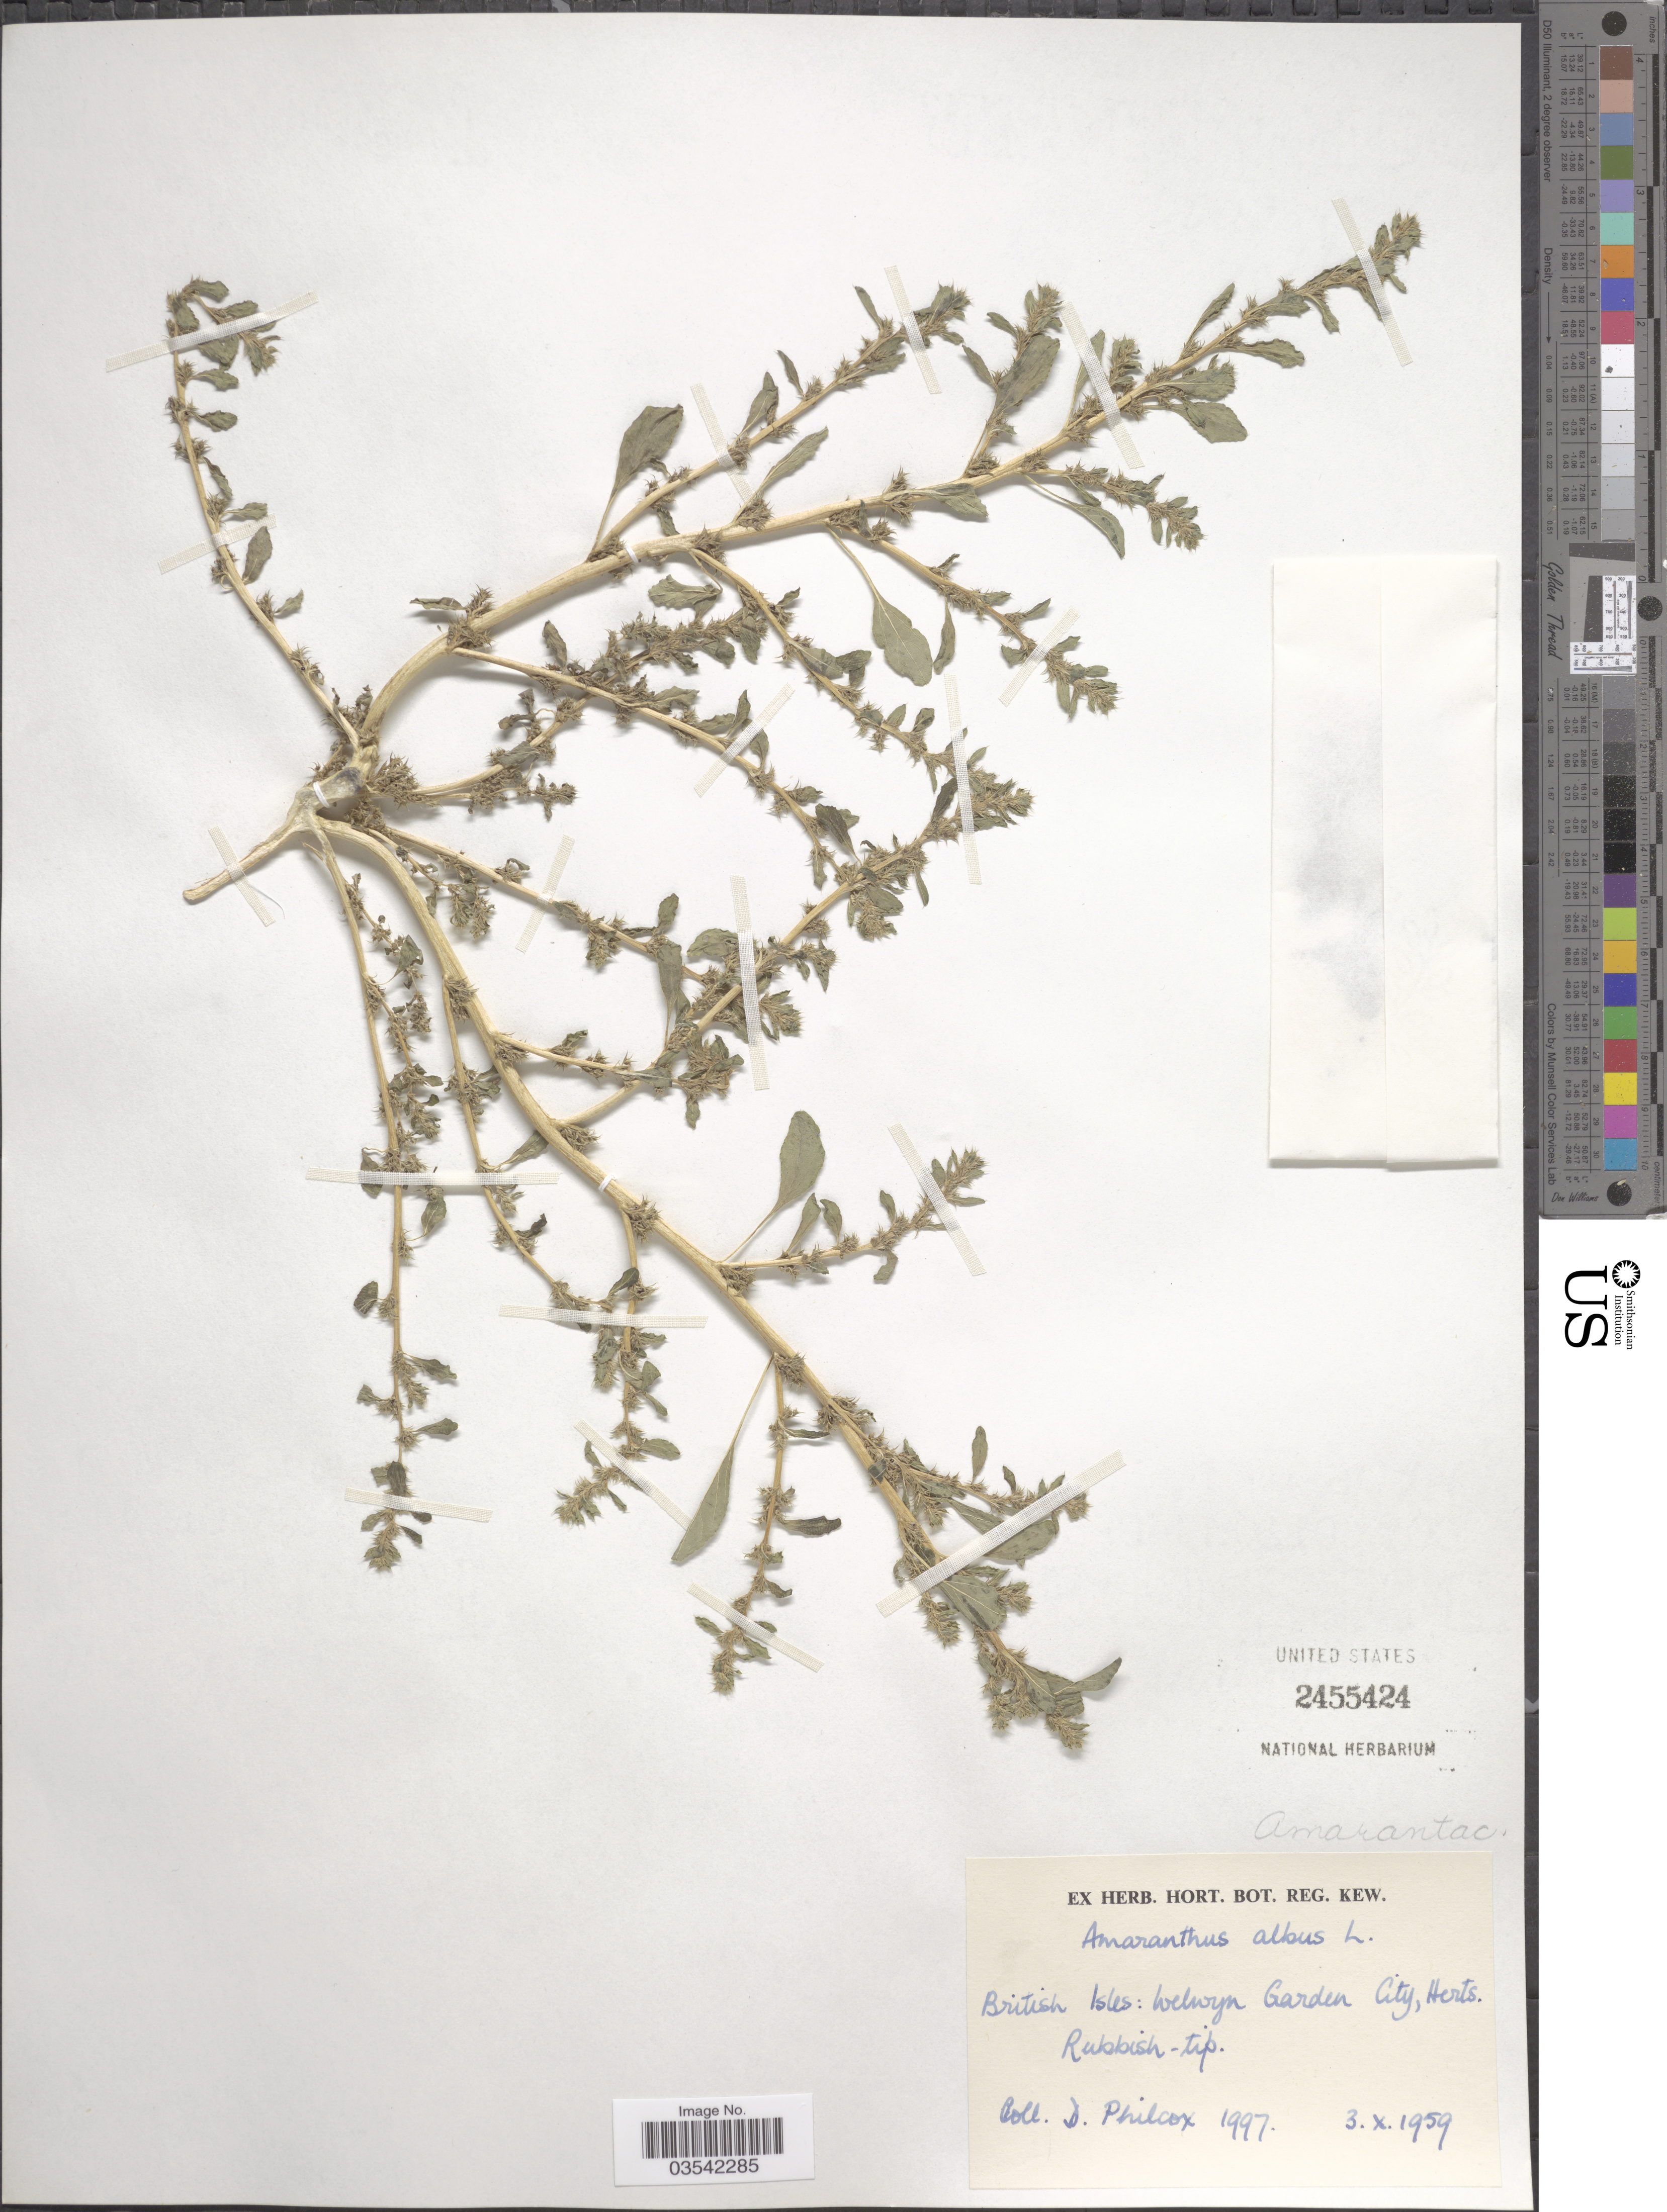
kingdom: Plantae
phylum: Tracheophyta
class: Magnoliopsida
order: Caryophyllales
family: Amaranthaceae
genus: Amaranthus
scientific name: Amaranthus albus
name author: L.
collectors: D. Philcox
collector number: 1997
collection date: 1959-10-03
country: United Kingdom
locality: British Isles: Welwyn Garden City, Herts. Rubbish-tip.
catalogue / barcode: US 2455424